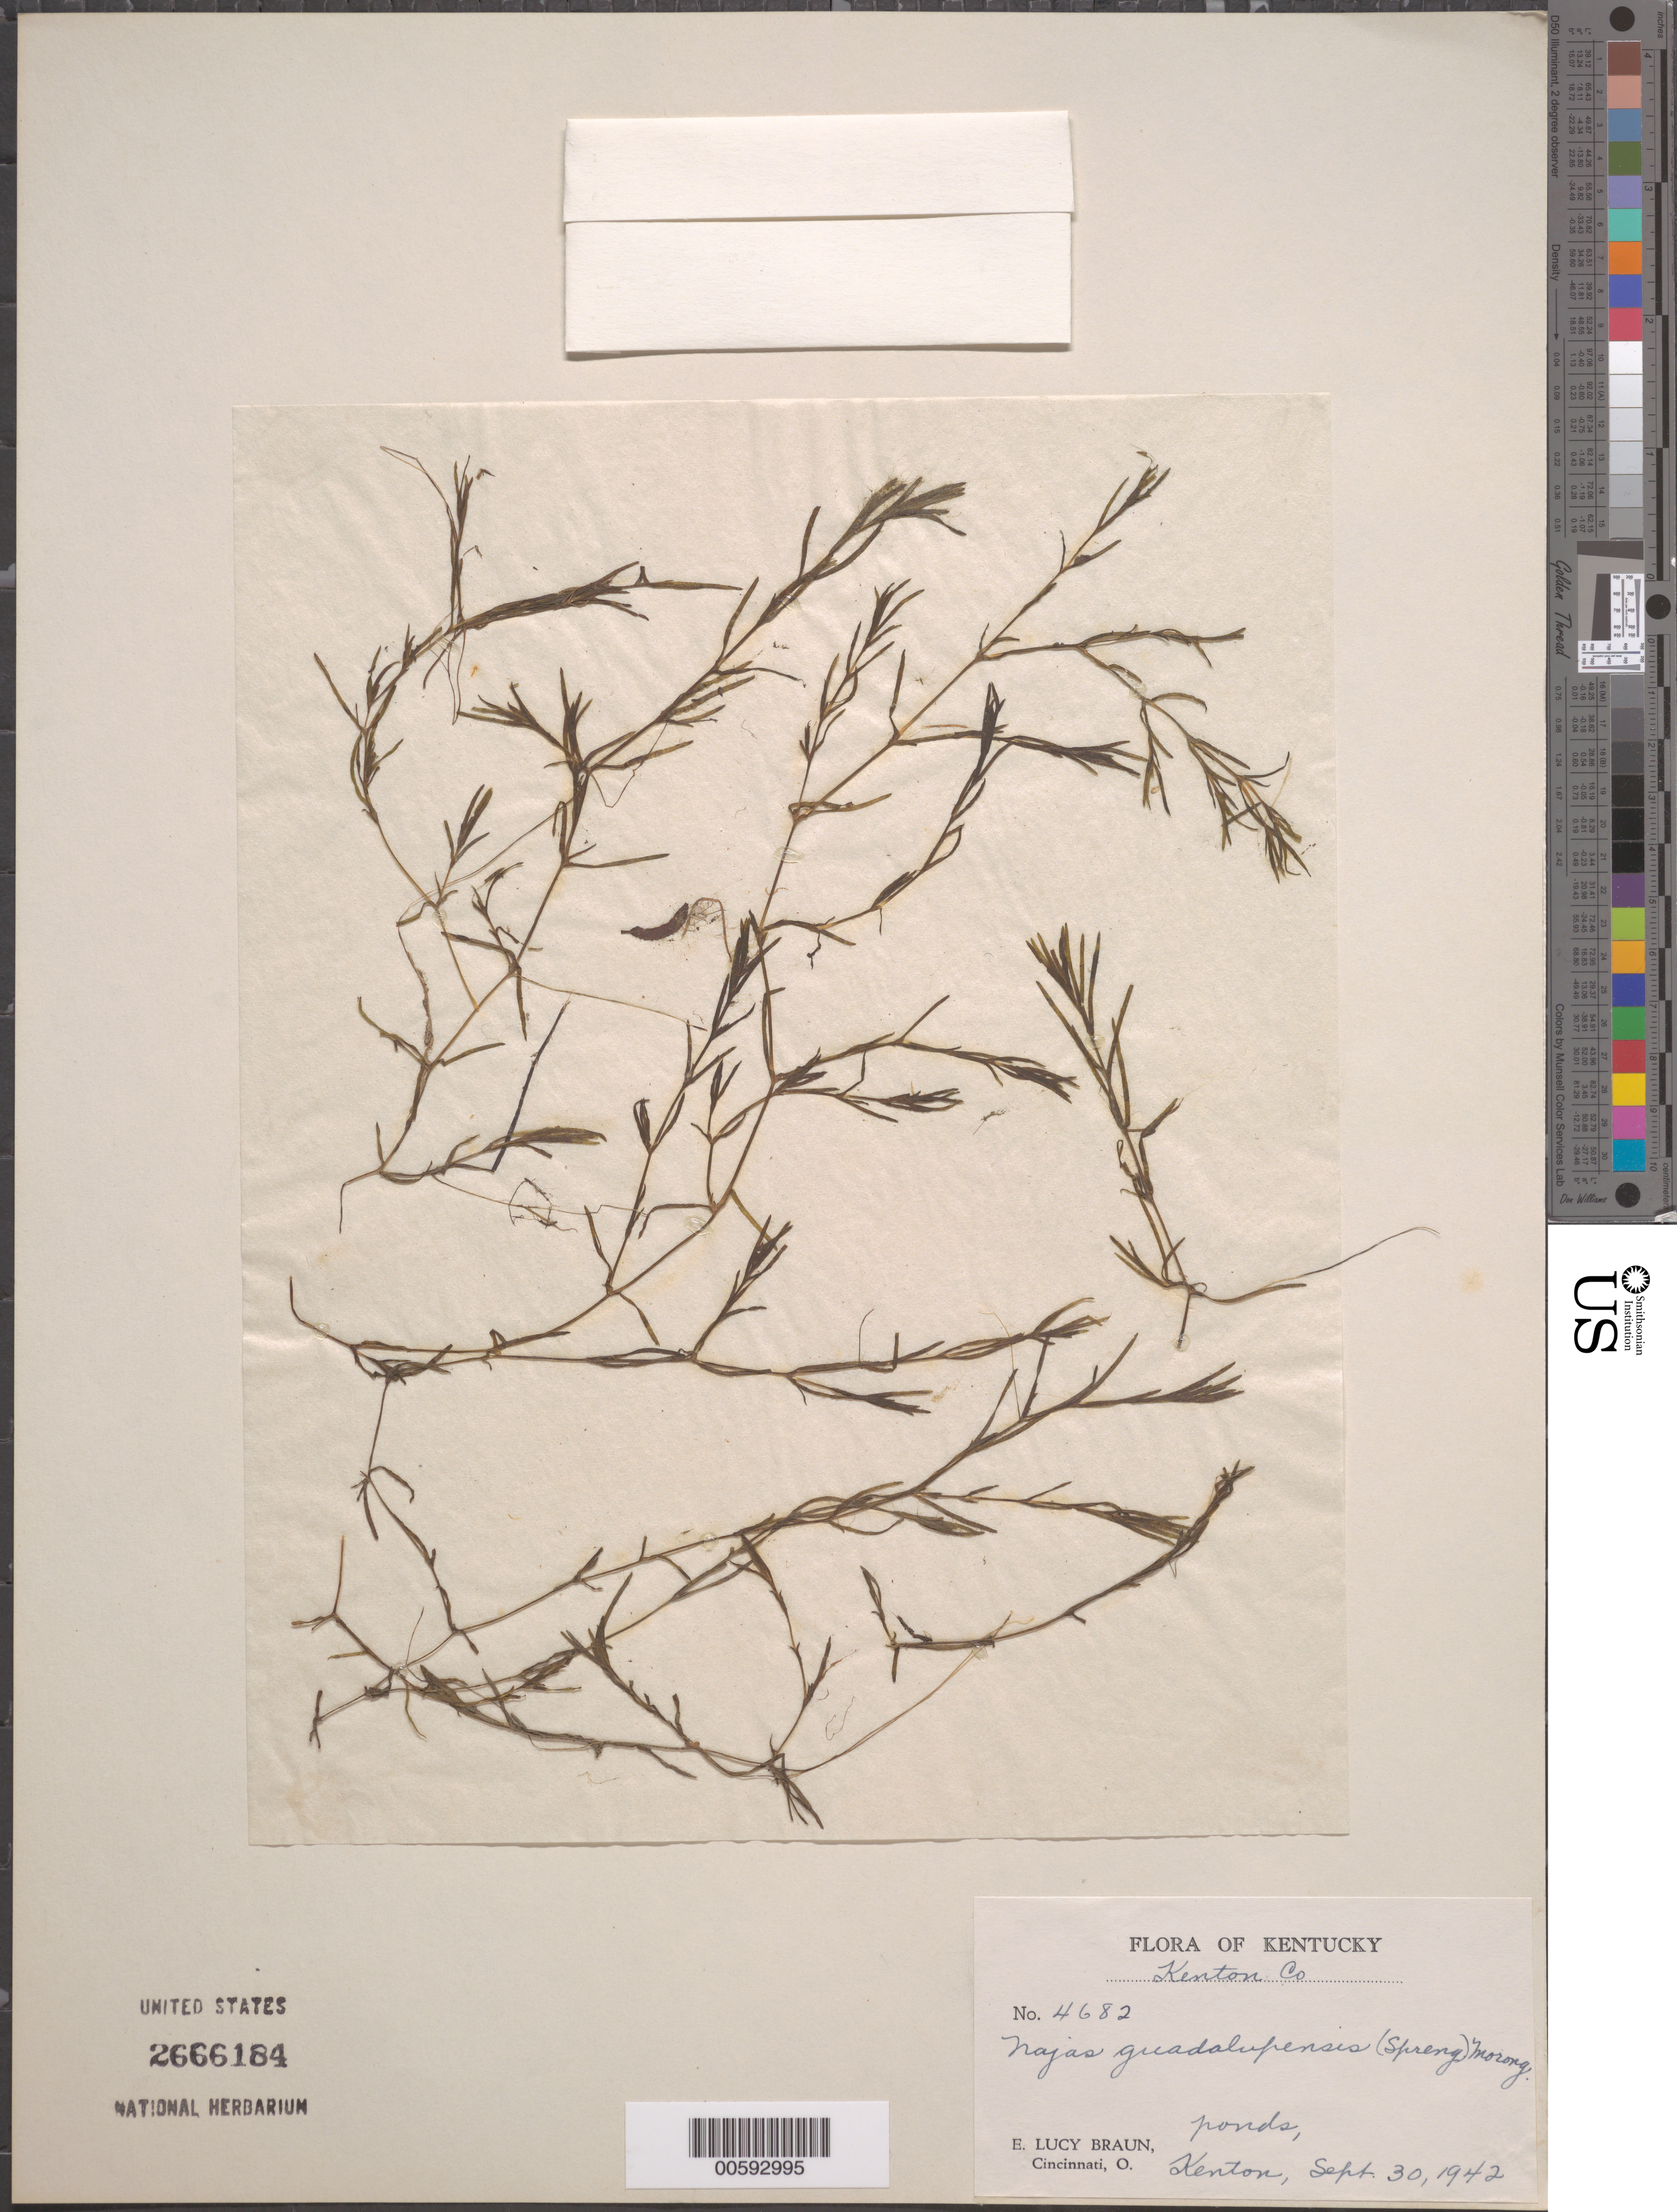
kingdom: Plantae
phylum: Tracheophyta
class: Liliopsida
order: Alismatales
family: Hydrocharitaceae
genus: Najas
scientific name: Najas guadalupensis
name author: (Spreng.) Magnus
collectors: E. L. Braun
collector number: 4682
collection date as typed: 30 Sep 1942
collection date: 1942-09-30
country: United States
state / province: Kentucky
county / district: Kenton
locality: Kenton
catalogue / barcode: US 2666184